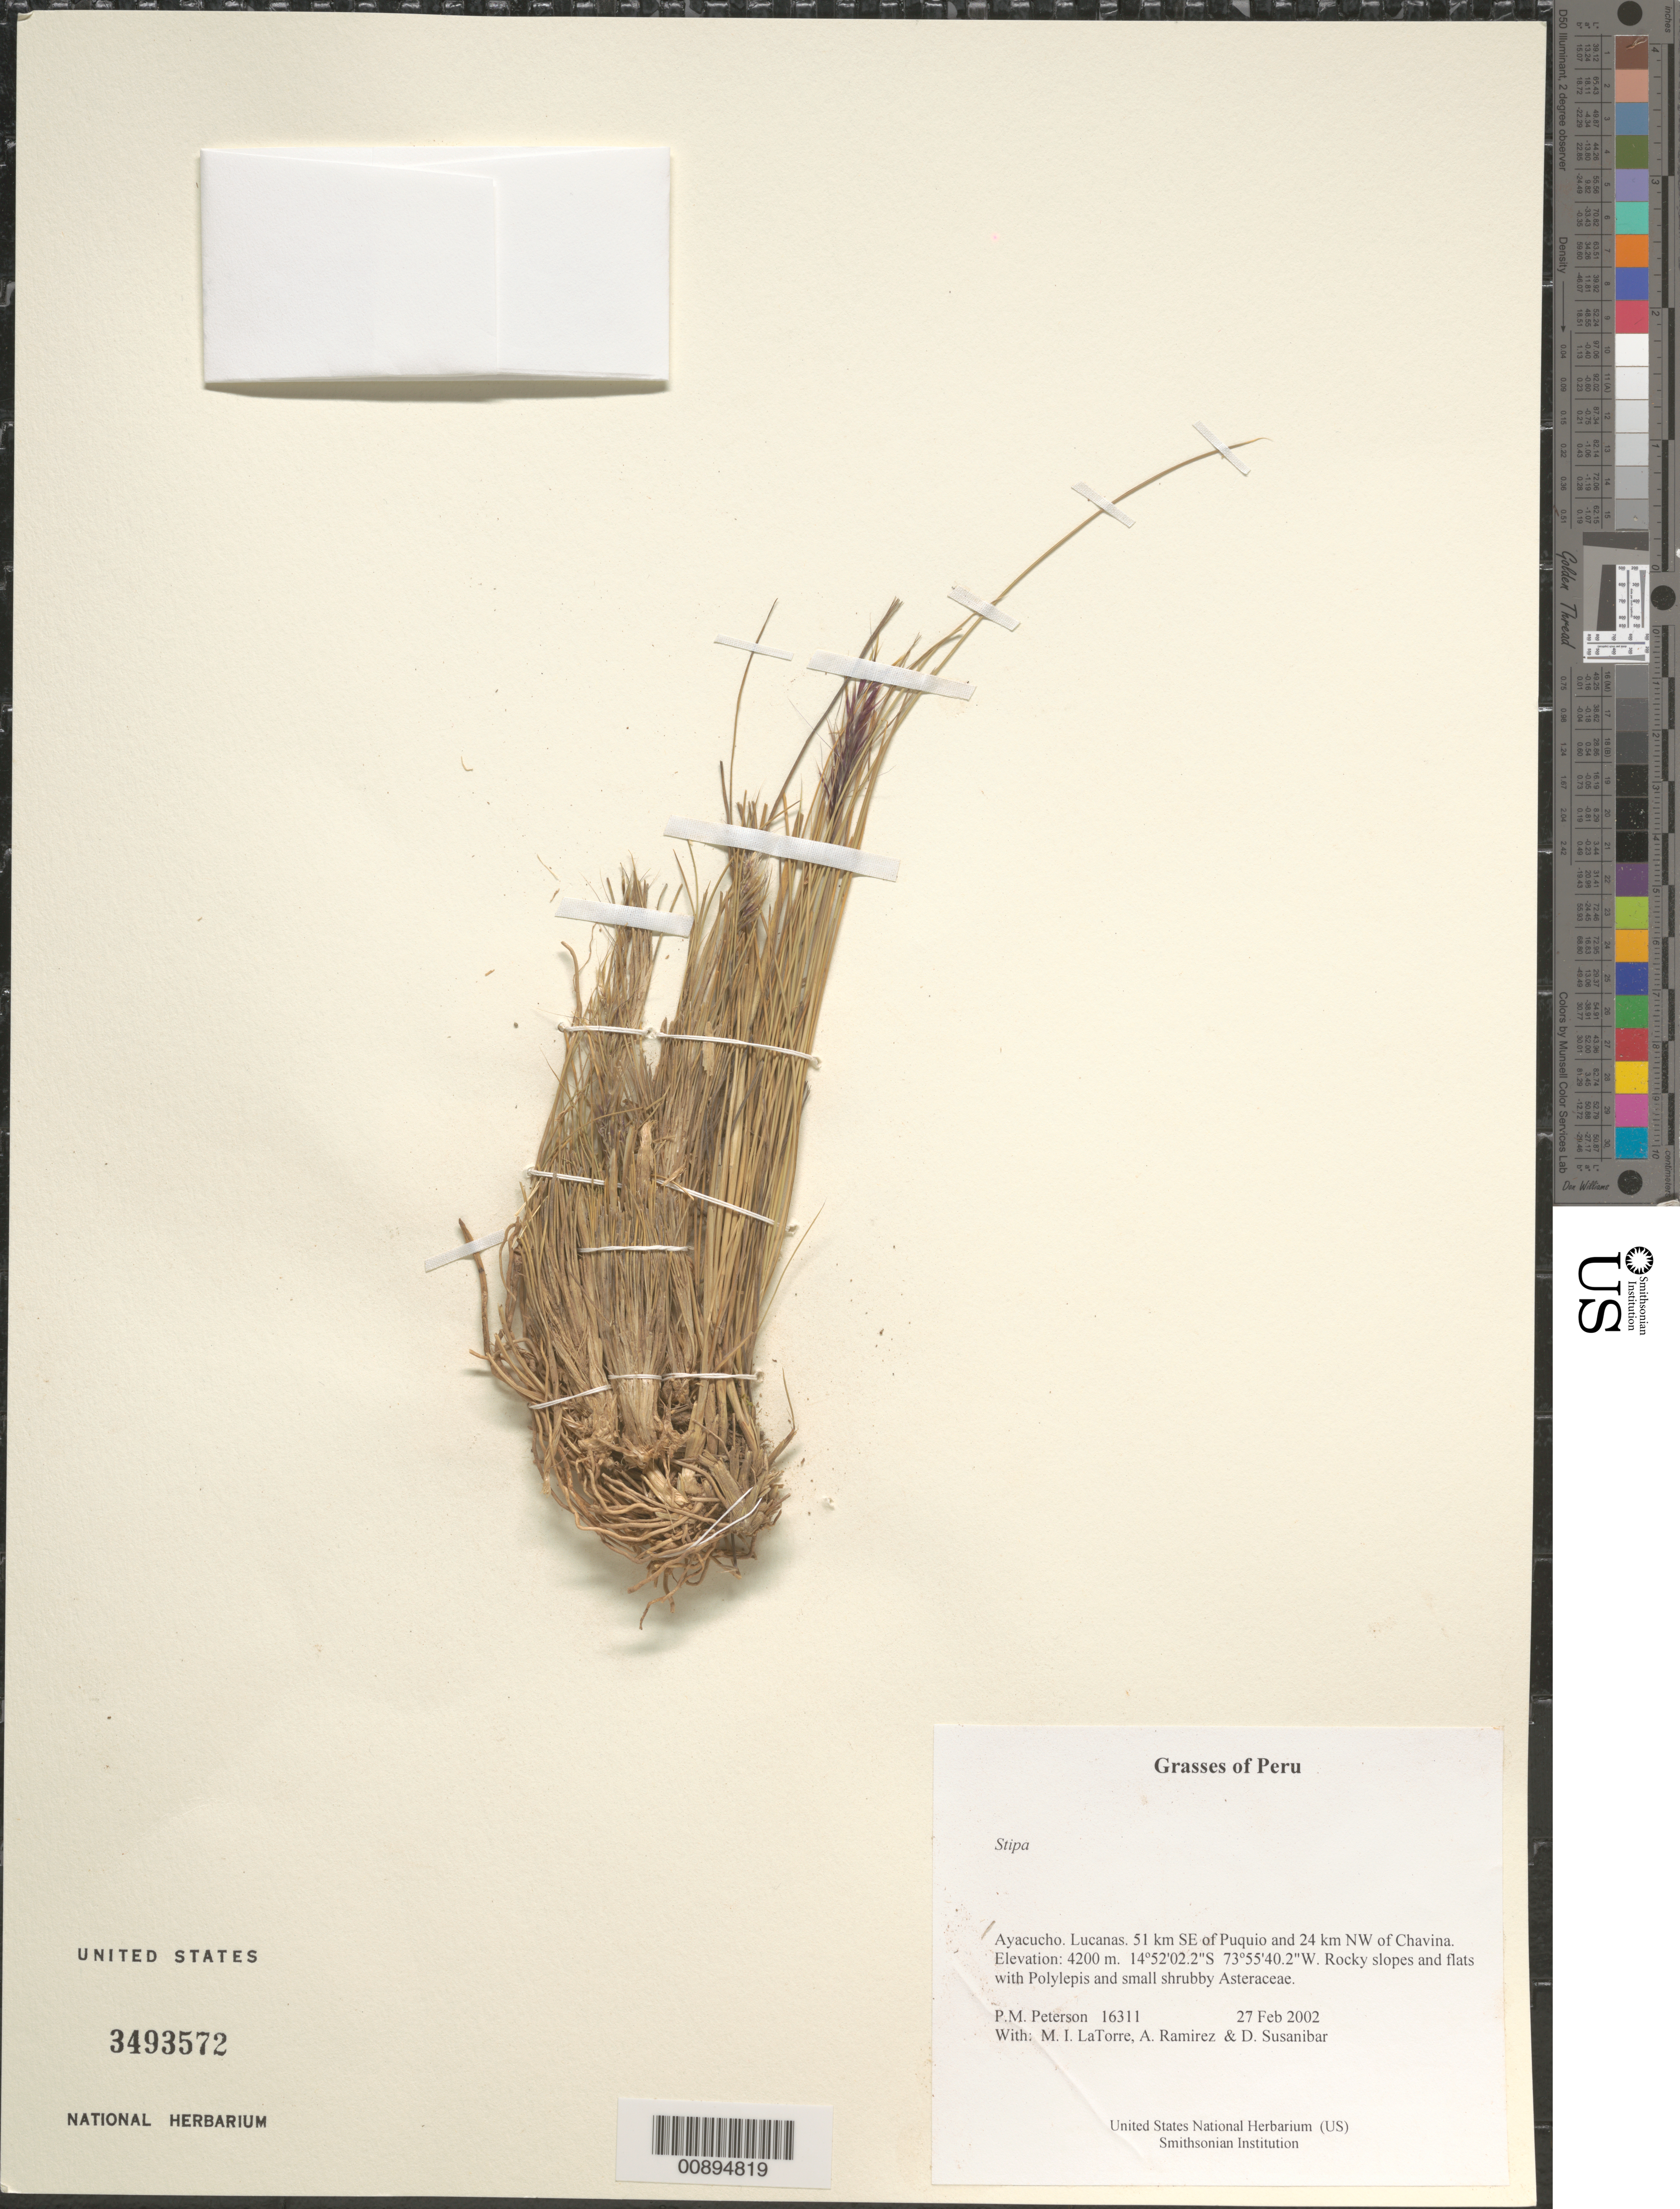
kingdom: Plantae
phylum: Tracheophyta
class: Liliopsida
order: Poales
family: Poaceae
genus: Anatherostipa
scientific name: Anatherostipa hans-meyeri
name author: (Pilg.) Peñailillo B.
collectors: P. M. Peterson, M. I. La Torre, A. Ramírez & D. Susanibar Cruz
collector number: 16311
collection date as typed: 27 Feb 2002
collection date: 2002-02-27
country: Peru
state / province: Ayacucho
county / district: Lucanas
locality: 51 km SE of Puquio and 24 km NW of Chavina.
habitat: Rocky slopes and flats with ~Polylepis~ and small shruby Asteraceae.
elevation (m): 4200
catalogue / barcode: US 3493572